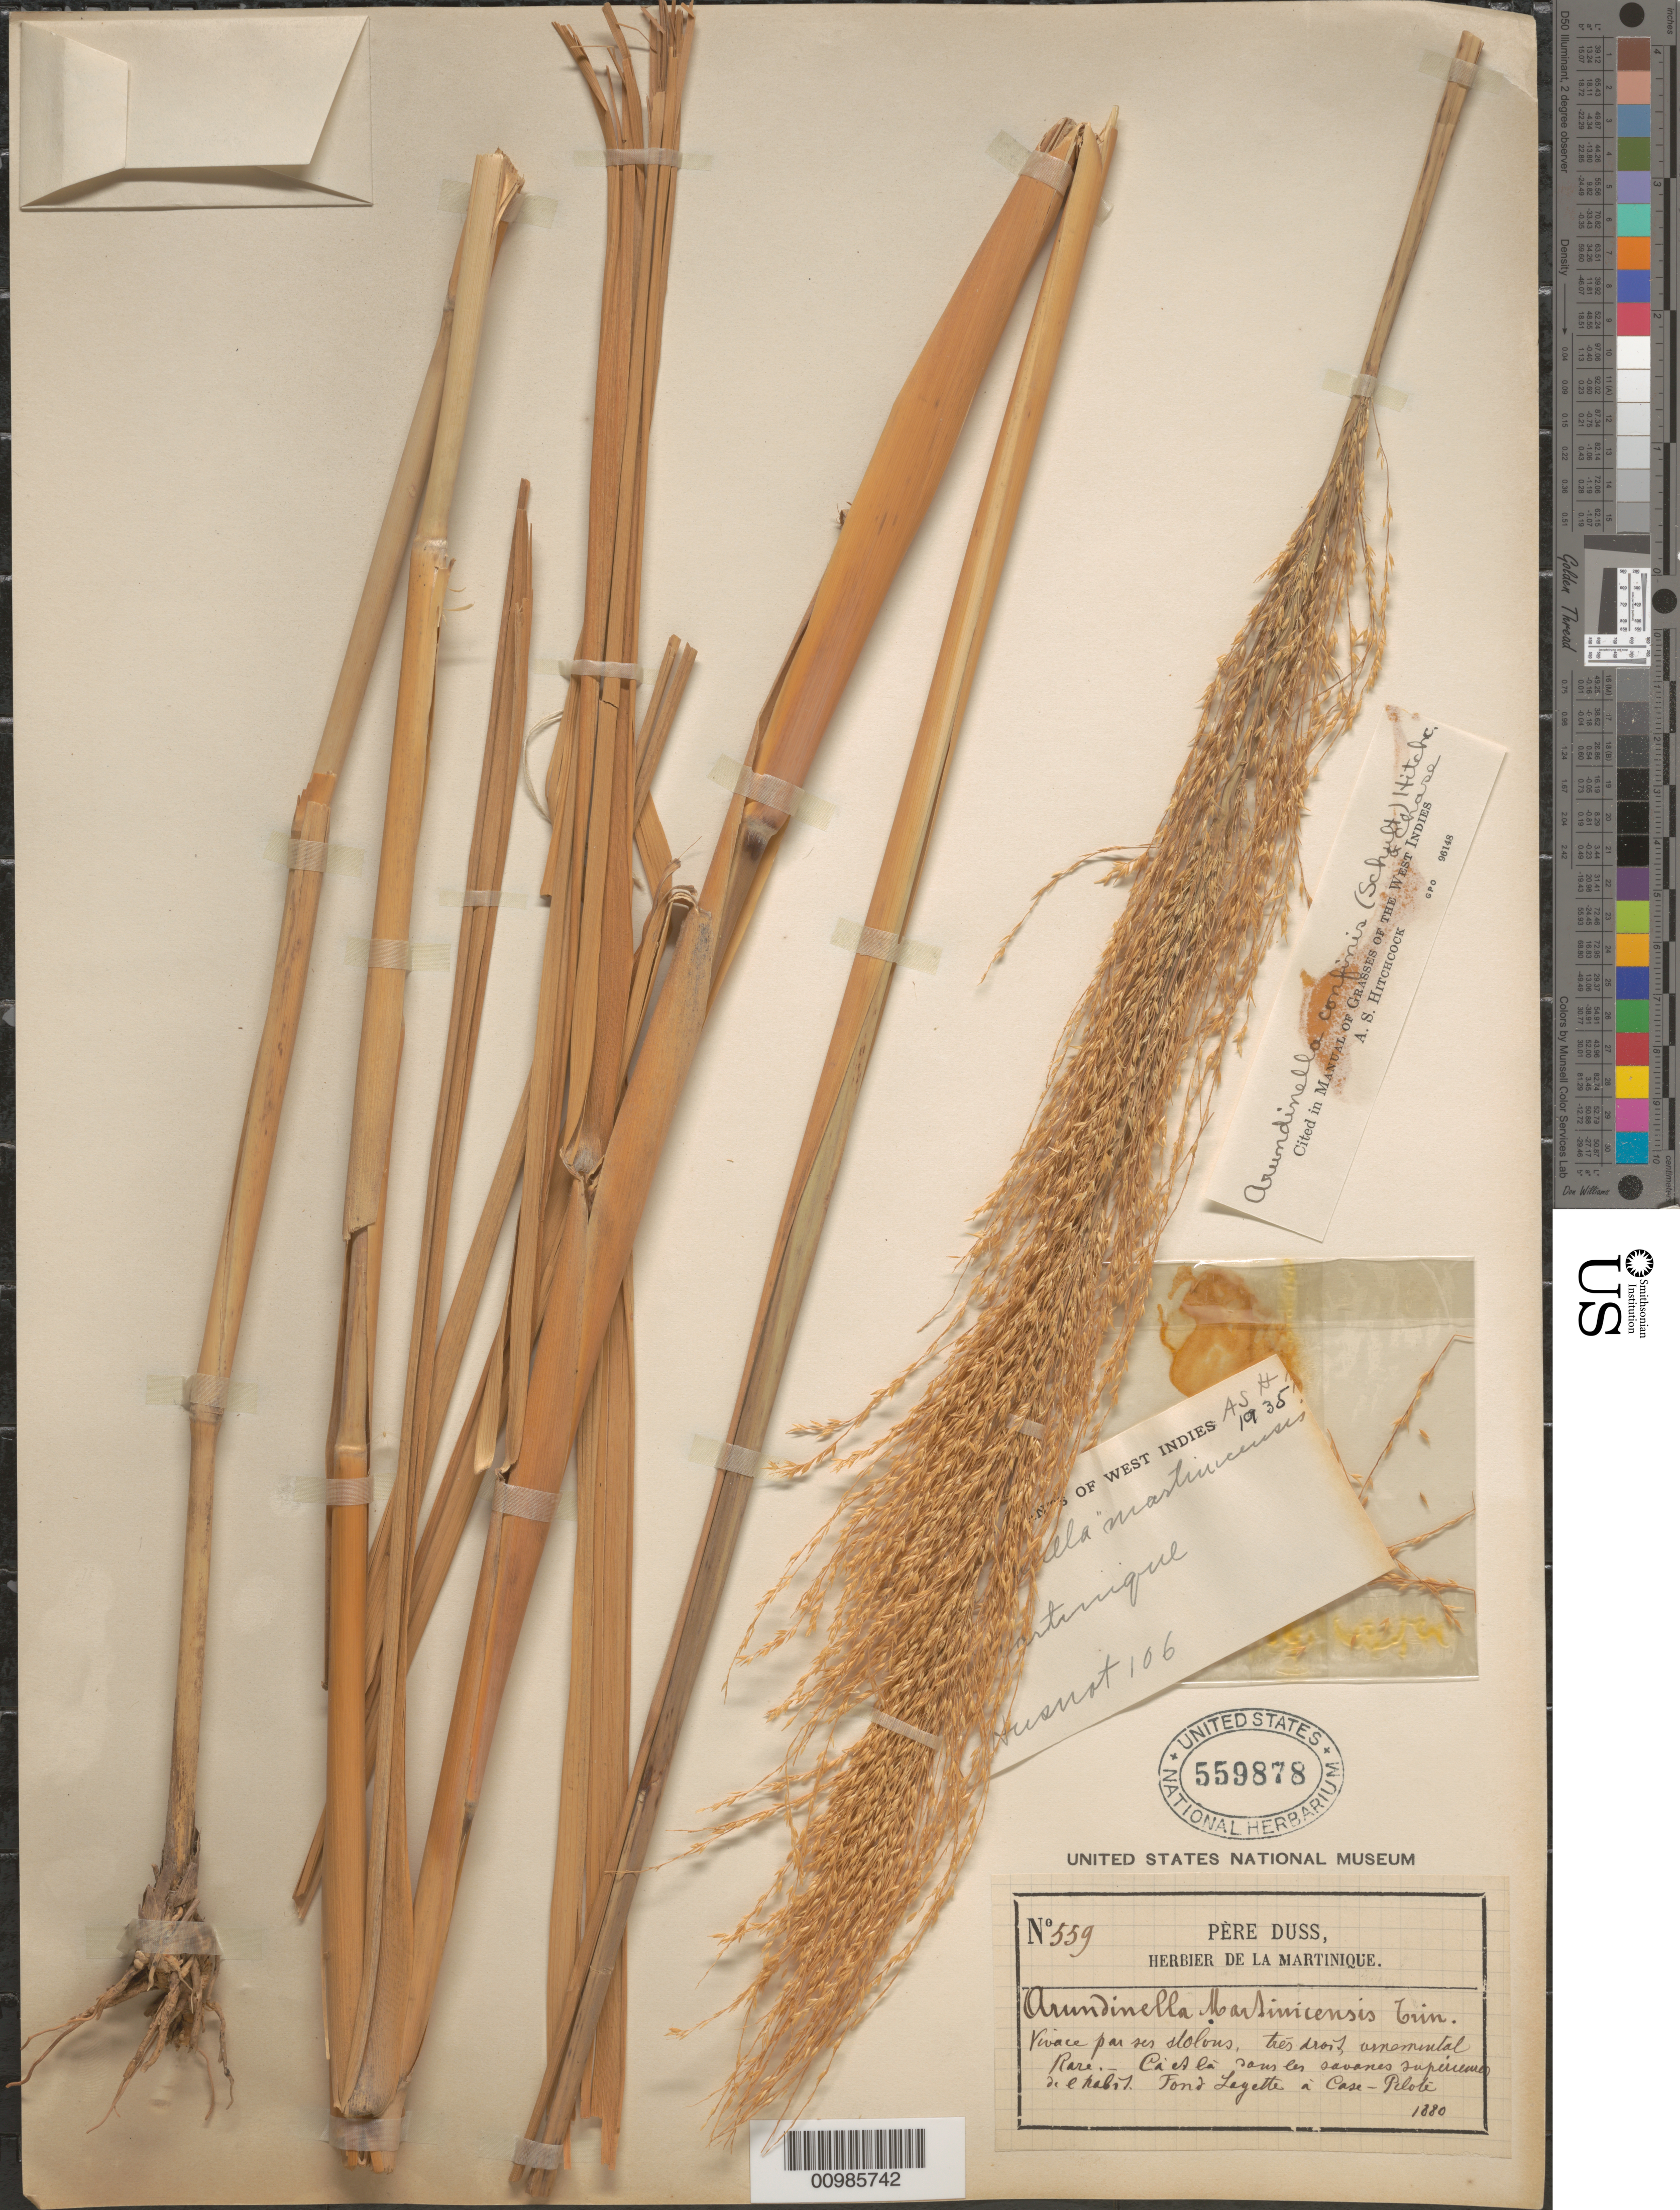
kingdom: Plantae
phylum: Tracheophyta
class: Liliopsida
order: Poales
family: Poaceae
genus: Arundinella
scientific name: Arundinella confinis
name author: (Schult.) Hitchc. & Chase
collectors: Père Duss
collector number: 559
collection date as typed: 1880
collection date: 1880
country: Martinique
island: Martinique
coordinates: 0 N, 0 E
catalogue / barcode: US 559878